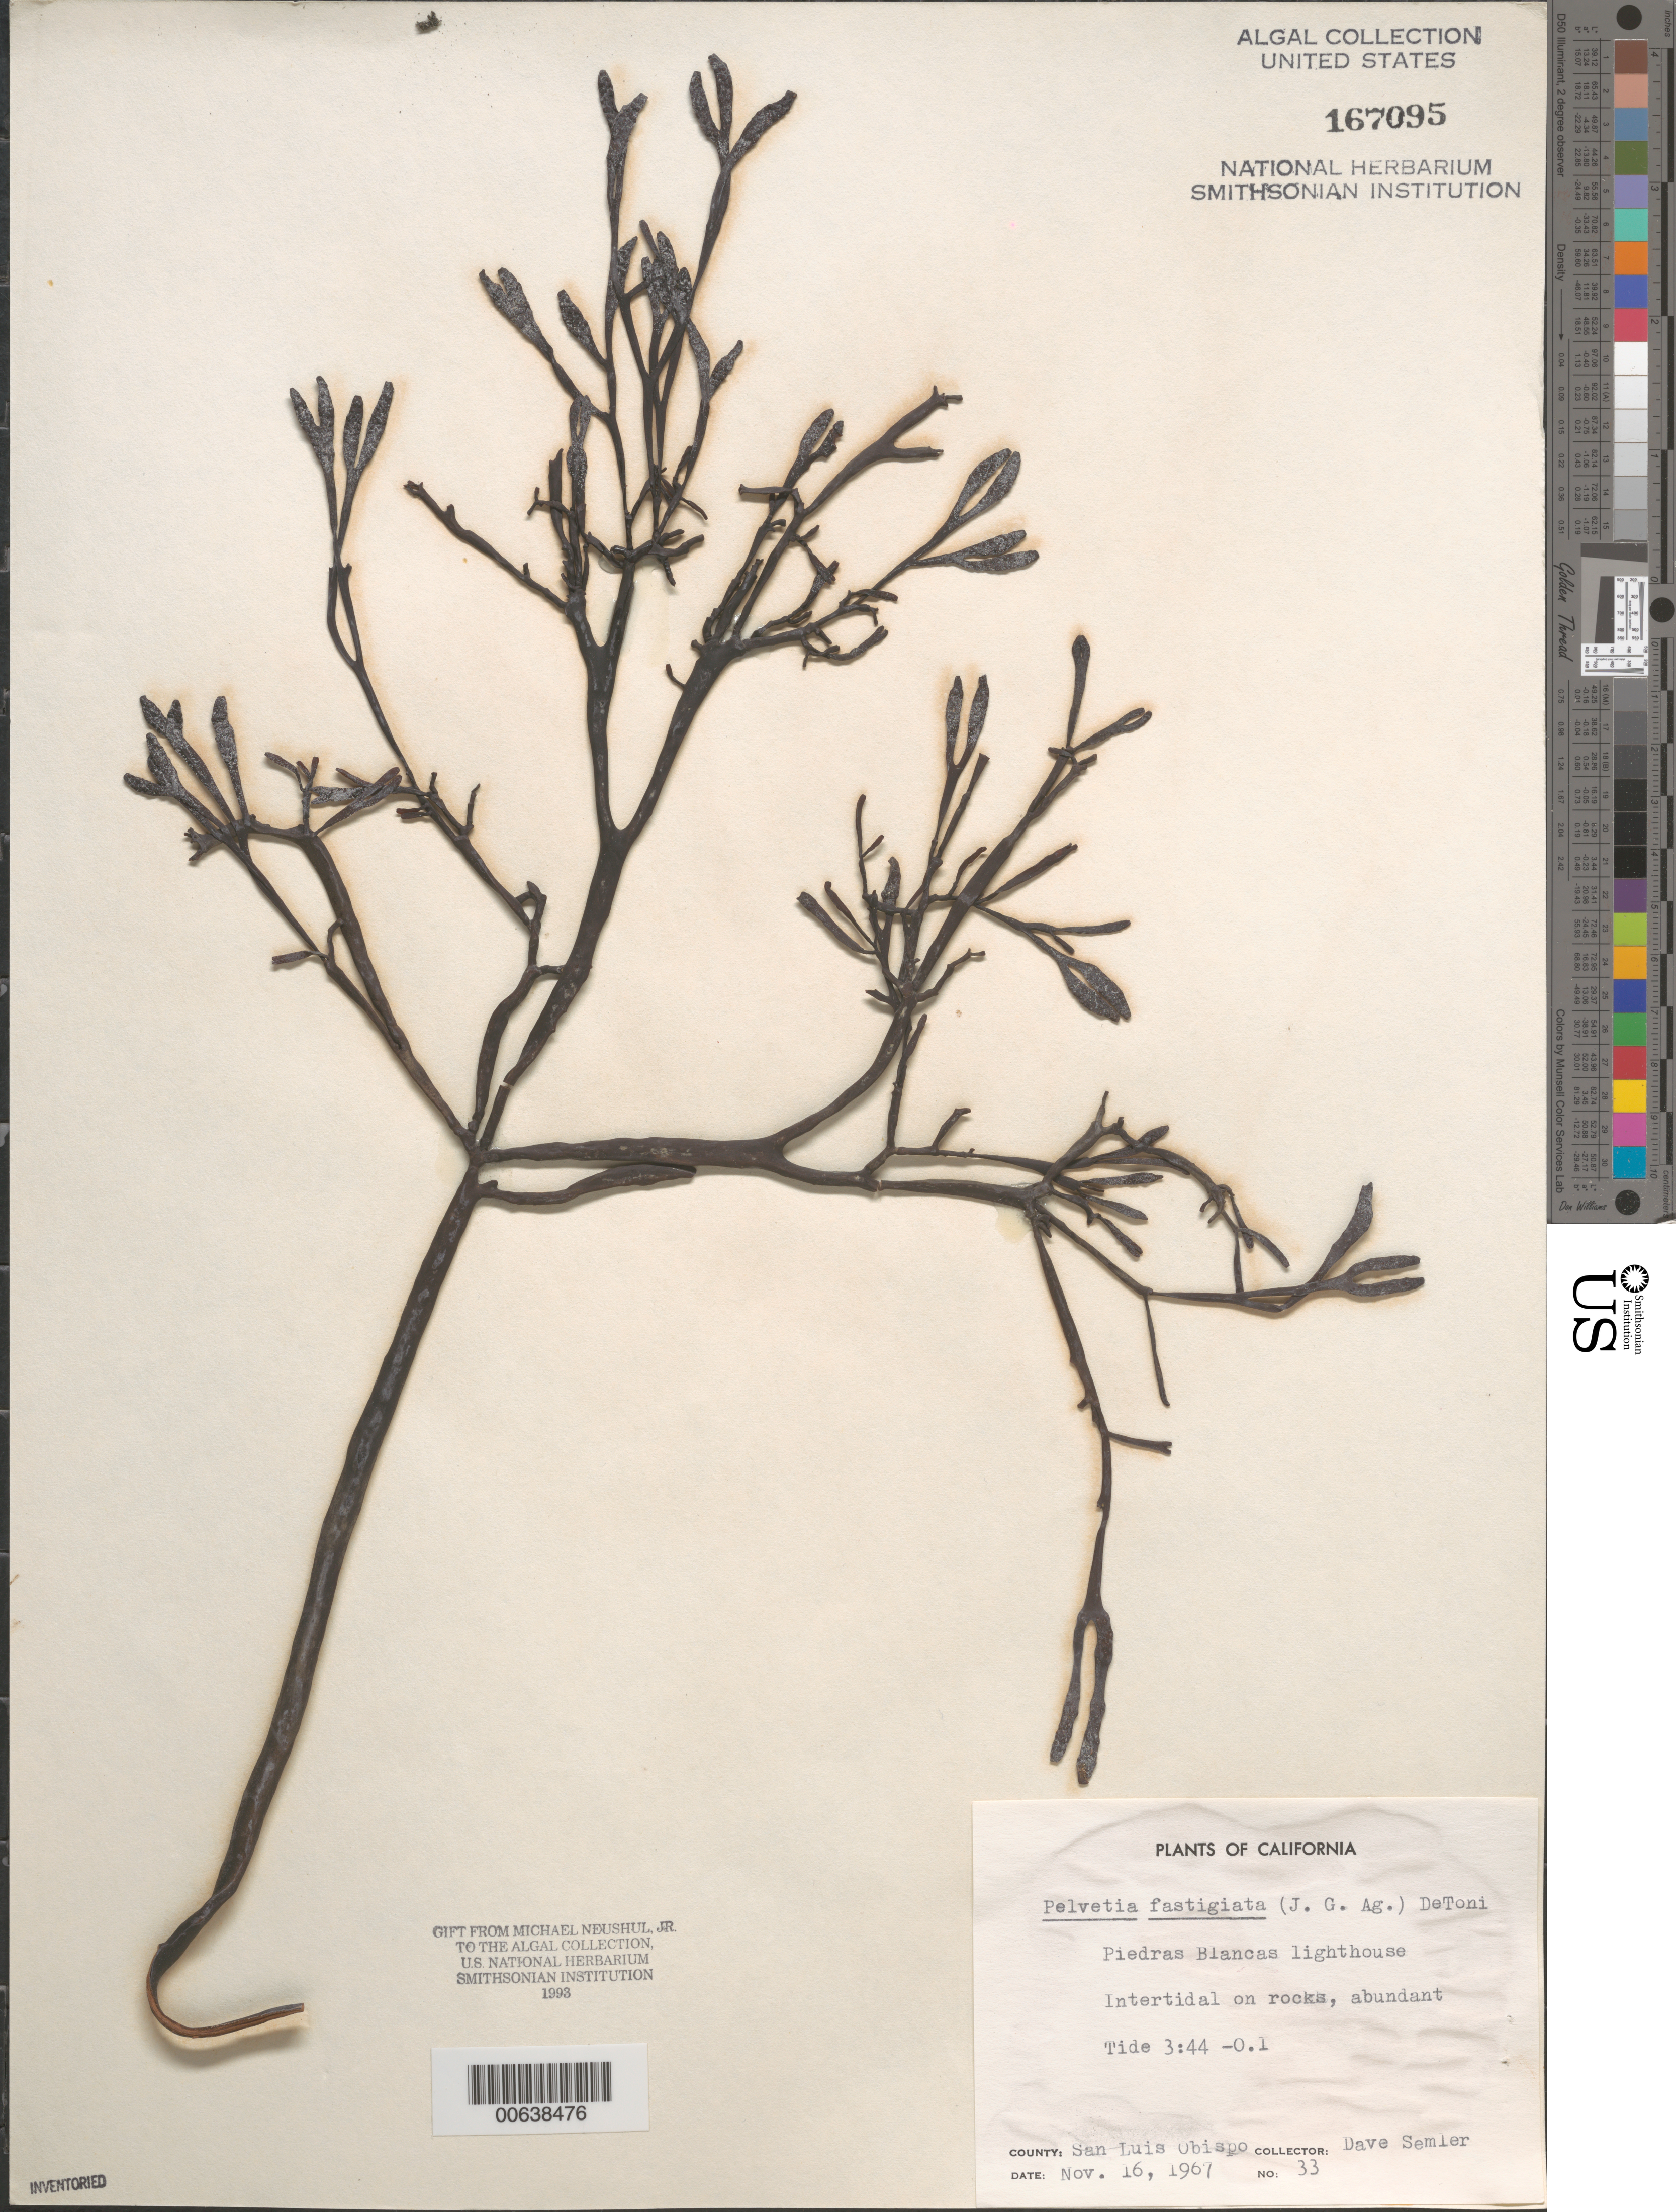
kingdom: Chromista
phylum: Ochrophyta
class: Phaeophyceae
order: Fucales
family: Fucaceae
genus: Silvetia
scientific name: Silvetia compressa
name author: (J. Agardh) E.A. Serrão et al.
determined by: Algae name updating Project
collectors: D. Semler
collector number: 33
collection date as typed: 16 Nov 1967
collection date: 1967-11-16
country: United States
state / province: California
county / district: San Luis Obispo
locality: Piedras Blancas lighthouse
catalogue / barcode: US 167095